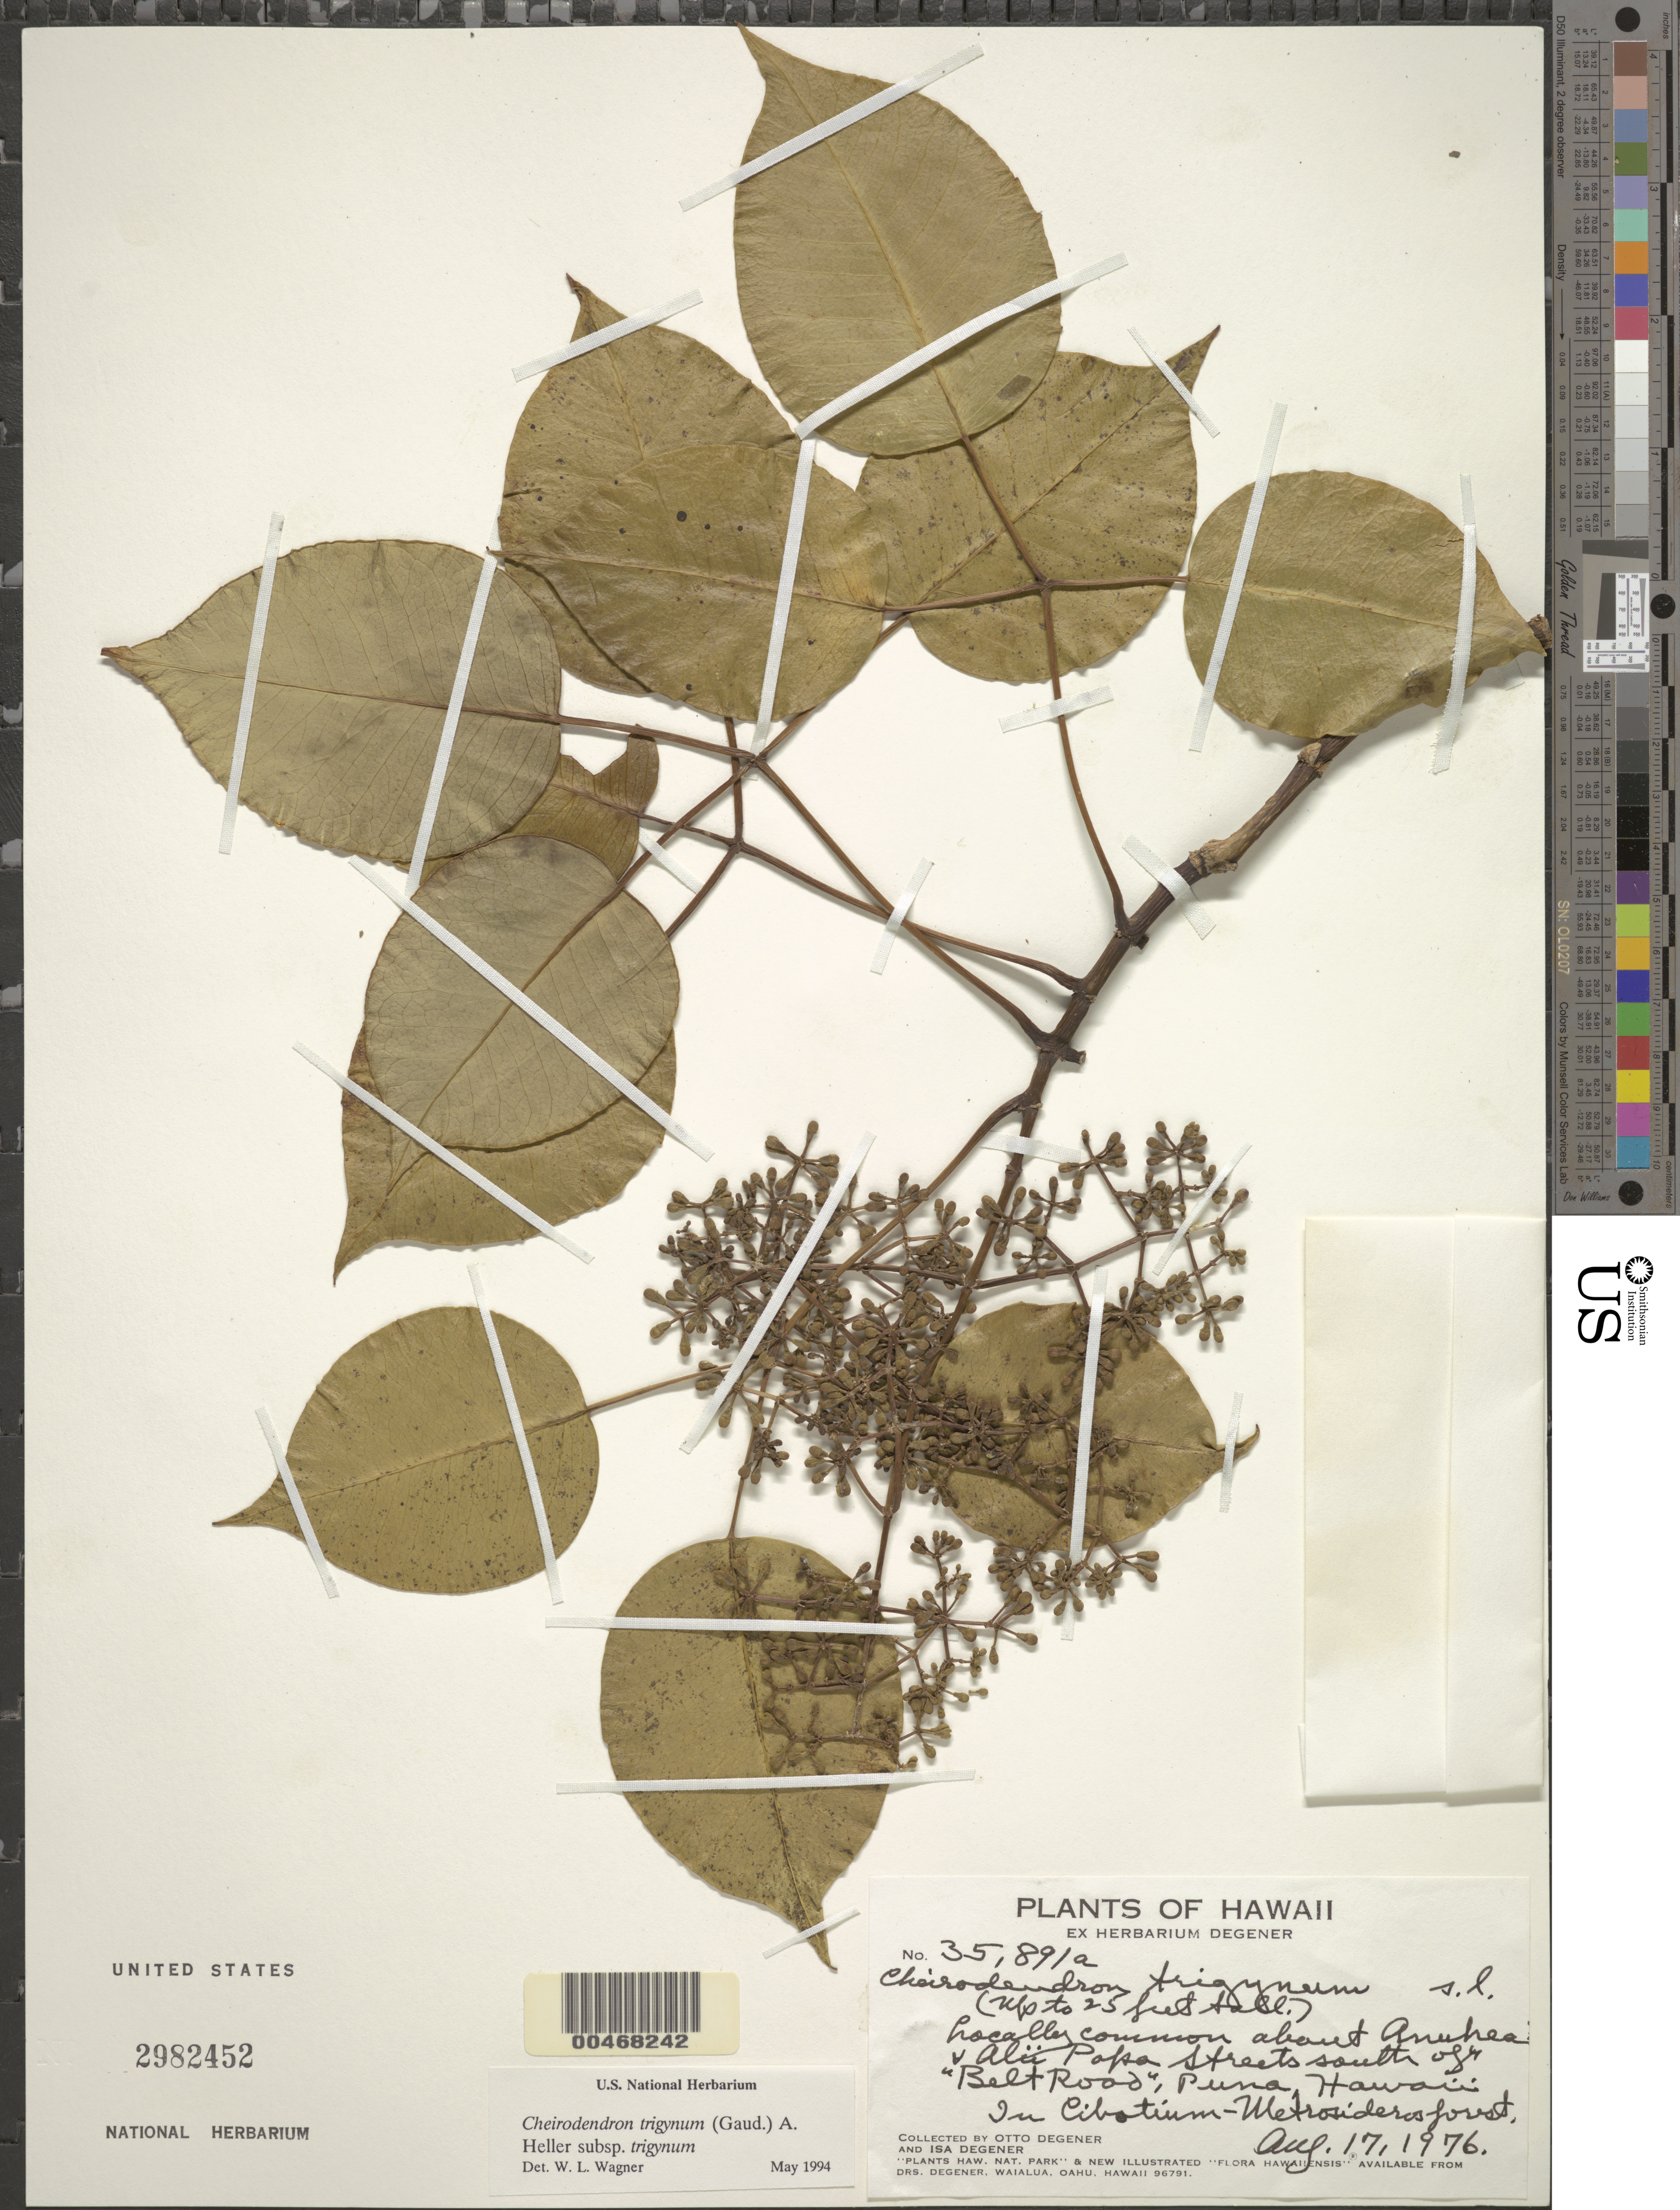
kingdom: Plantae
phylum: Tracheophyta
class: Magnoliopsida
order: Apiales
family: Araliaceae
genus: Cheirodendron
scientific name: Cheirodendron trigynum subsp. trigynum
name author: (Gaudich.) A. Heller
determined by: Wagner, W. L., (BOT), Smithsonian Institution - National Museum of Natural History (UNITED STATES)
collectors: O. Degener & I. Degener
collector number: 35891a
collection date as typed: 17 Aug 1976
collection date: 1976-08-17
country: United States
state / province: Hawaii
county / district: Hawaii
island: Hawaii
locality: Puna, Anuhea and Alii Papa Streets S of Belt Road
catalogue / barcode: US 2982452